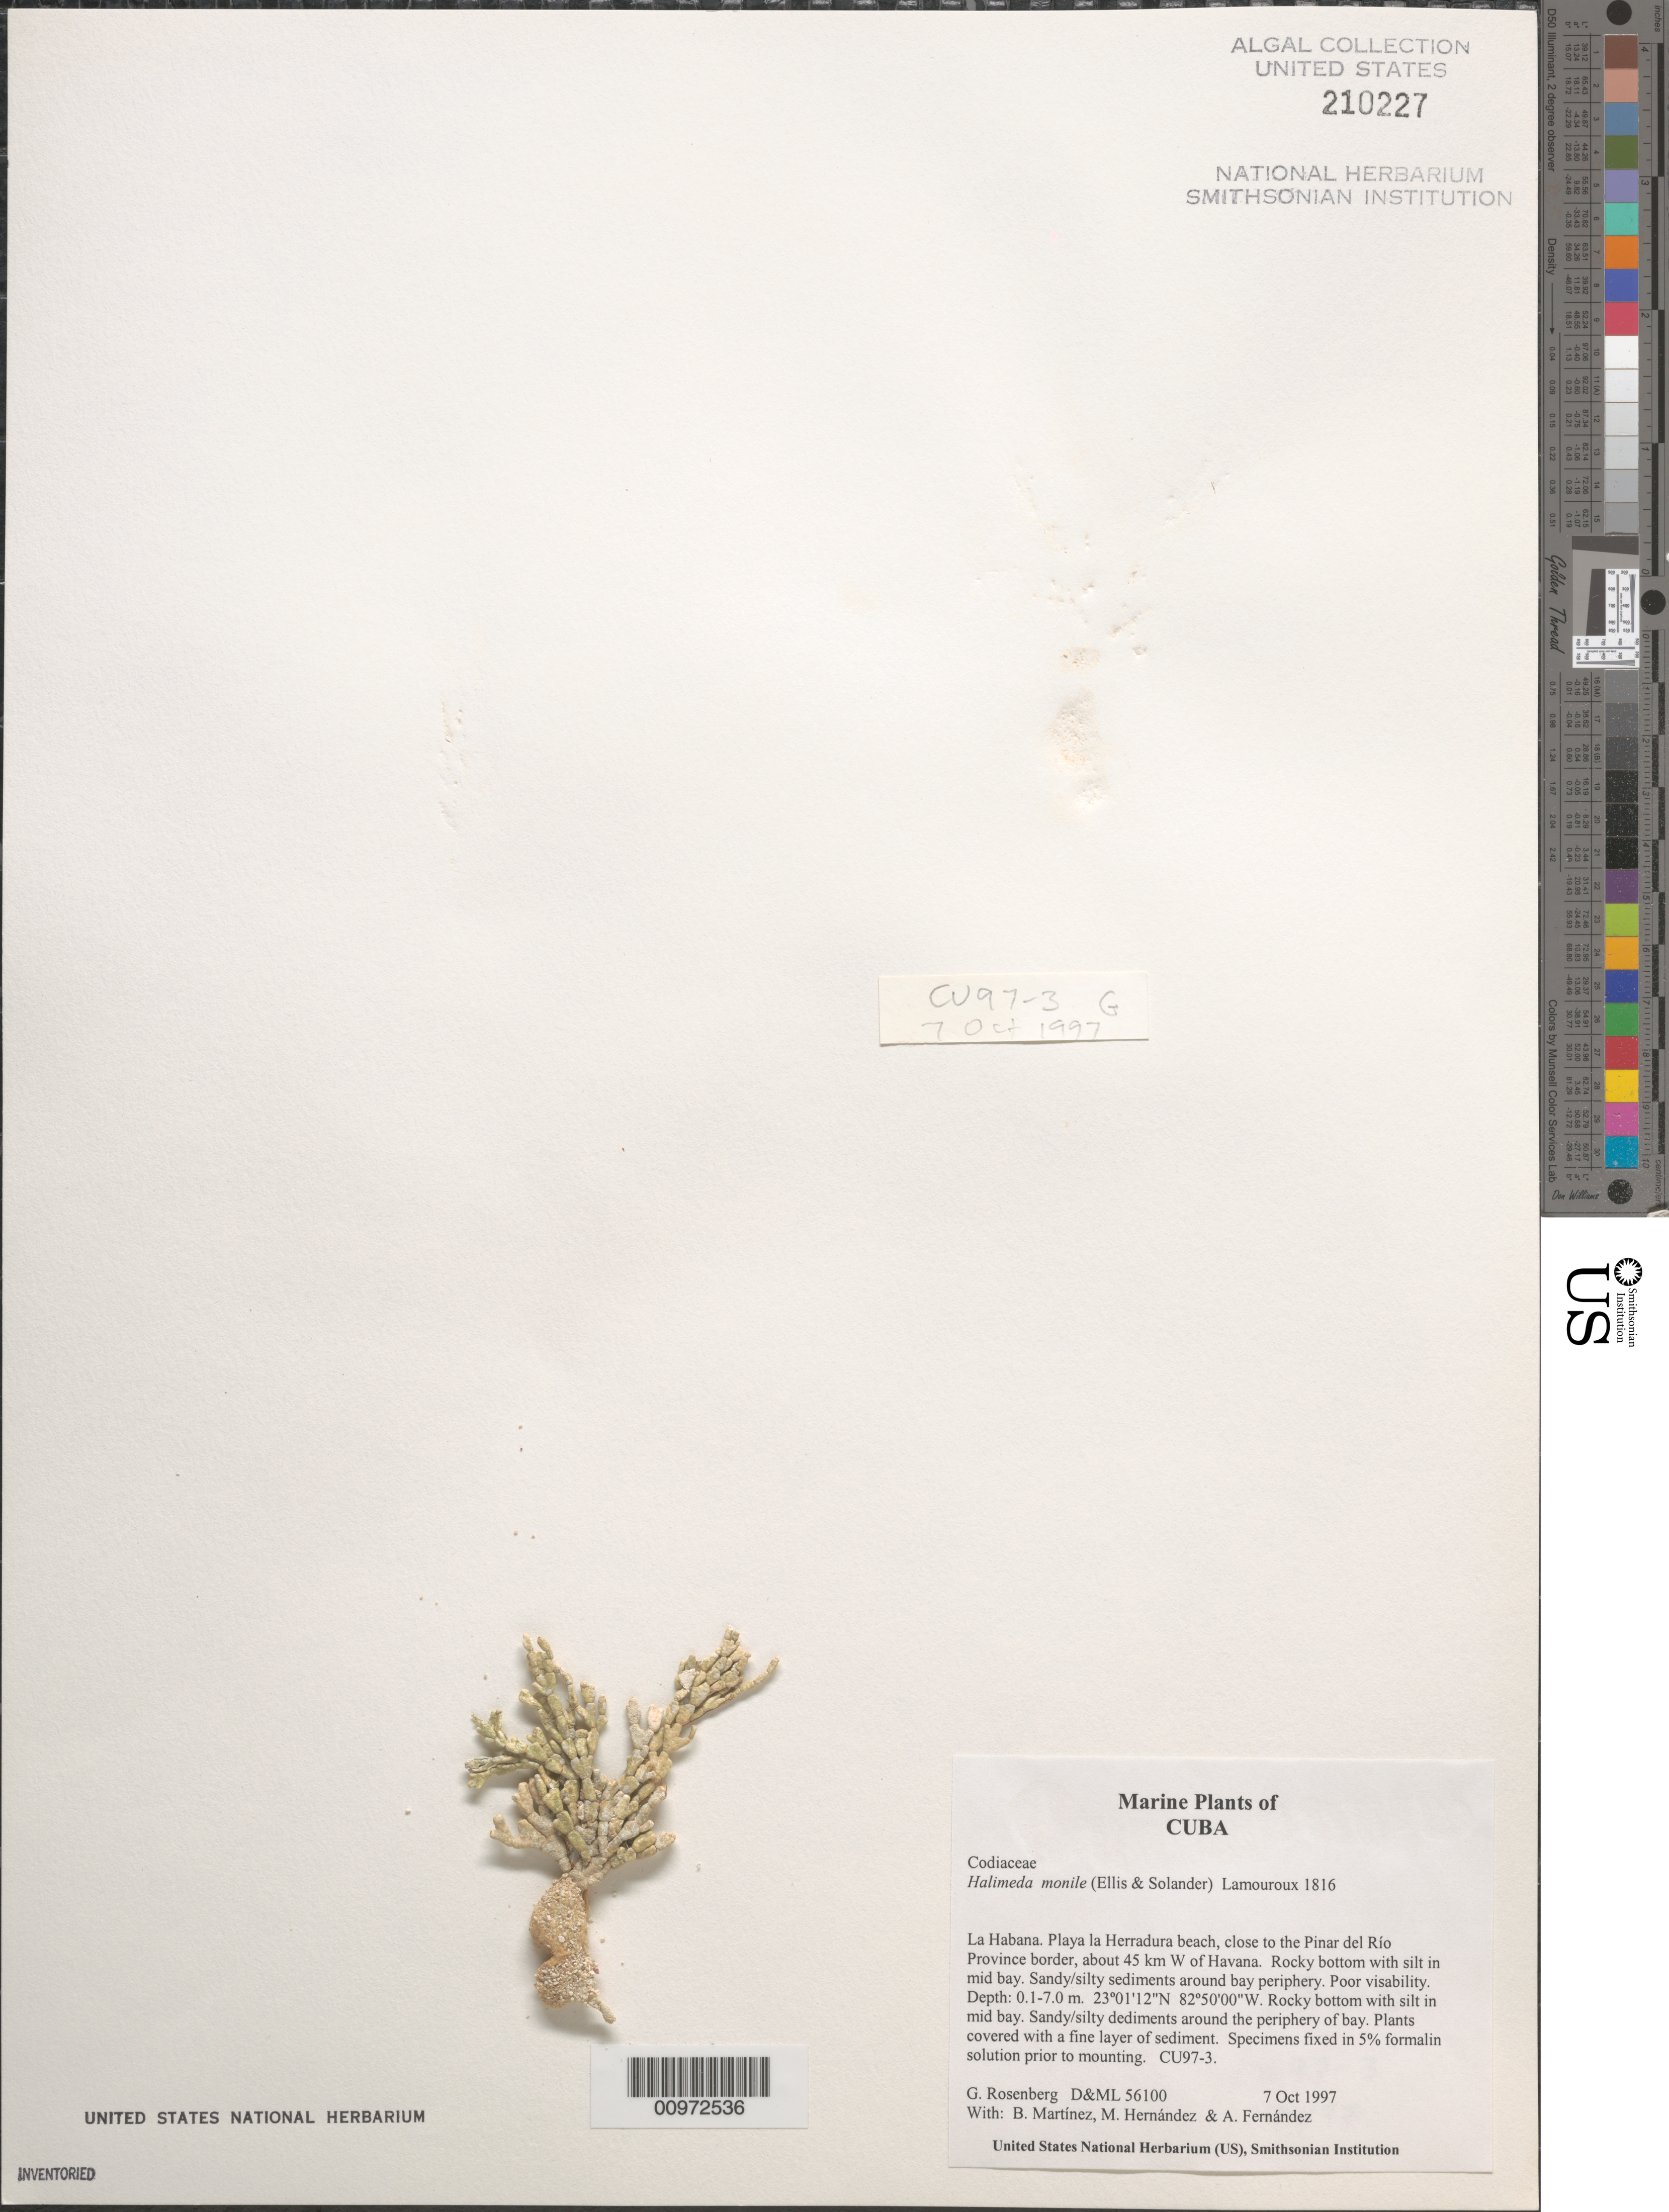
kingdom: Plantae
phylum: Chlorophyta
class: Ulvophyceae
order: Bryopsidales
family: Halimedaceae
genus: Halimeda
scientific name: Halimeda monile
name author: (J. Ellis & Sol.) J.V.Lamouroux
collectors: G. Rosenberg, B. Martinez, M. Hernandez & A. Fernandez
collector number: D&ML 56100 & CU97-3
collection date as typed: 07 Oct 1997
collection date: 1997-10-07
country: Cuba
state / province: La Habana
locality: Playa la Herradura Beach, close to Pinar del Rio Province border, ca. 45 km west of Havana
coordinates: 23 01'12"N, 82 50'00"W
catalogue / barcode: US 210227